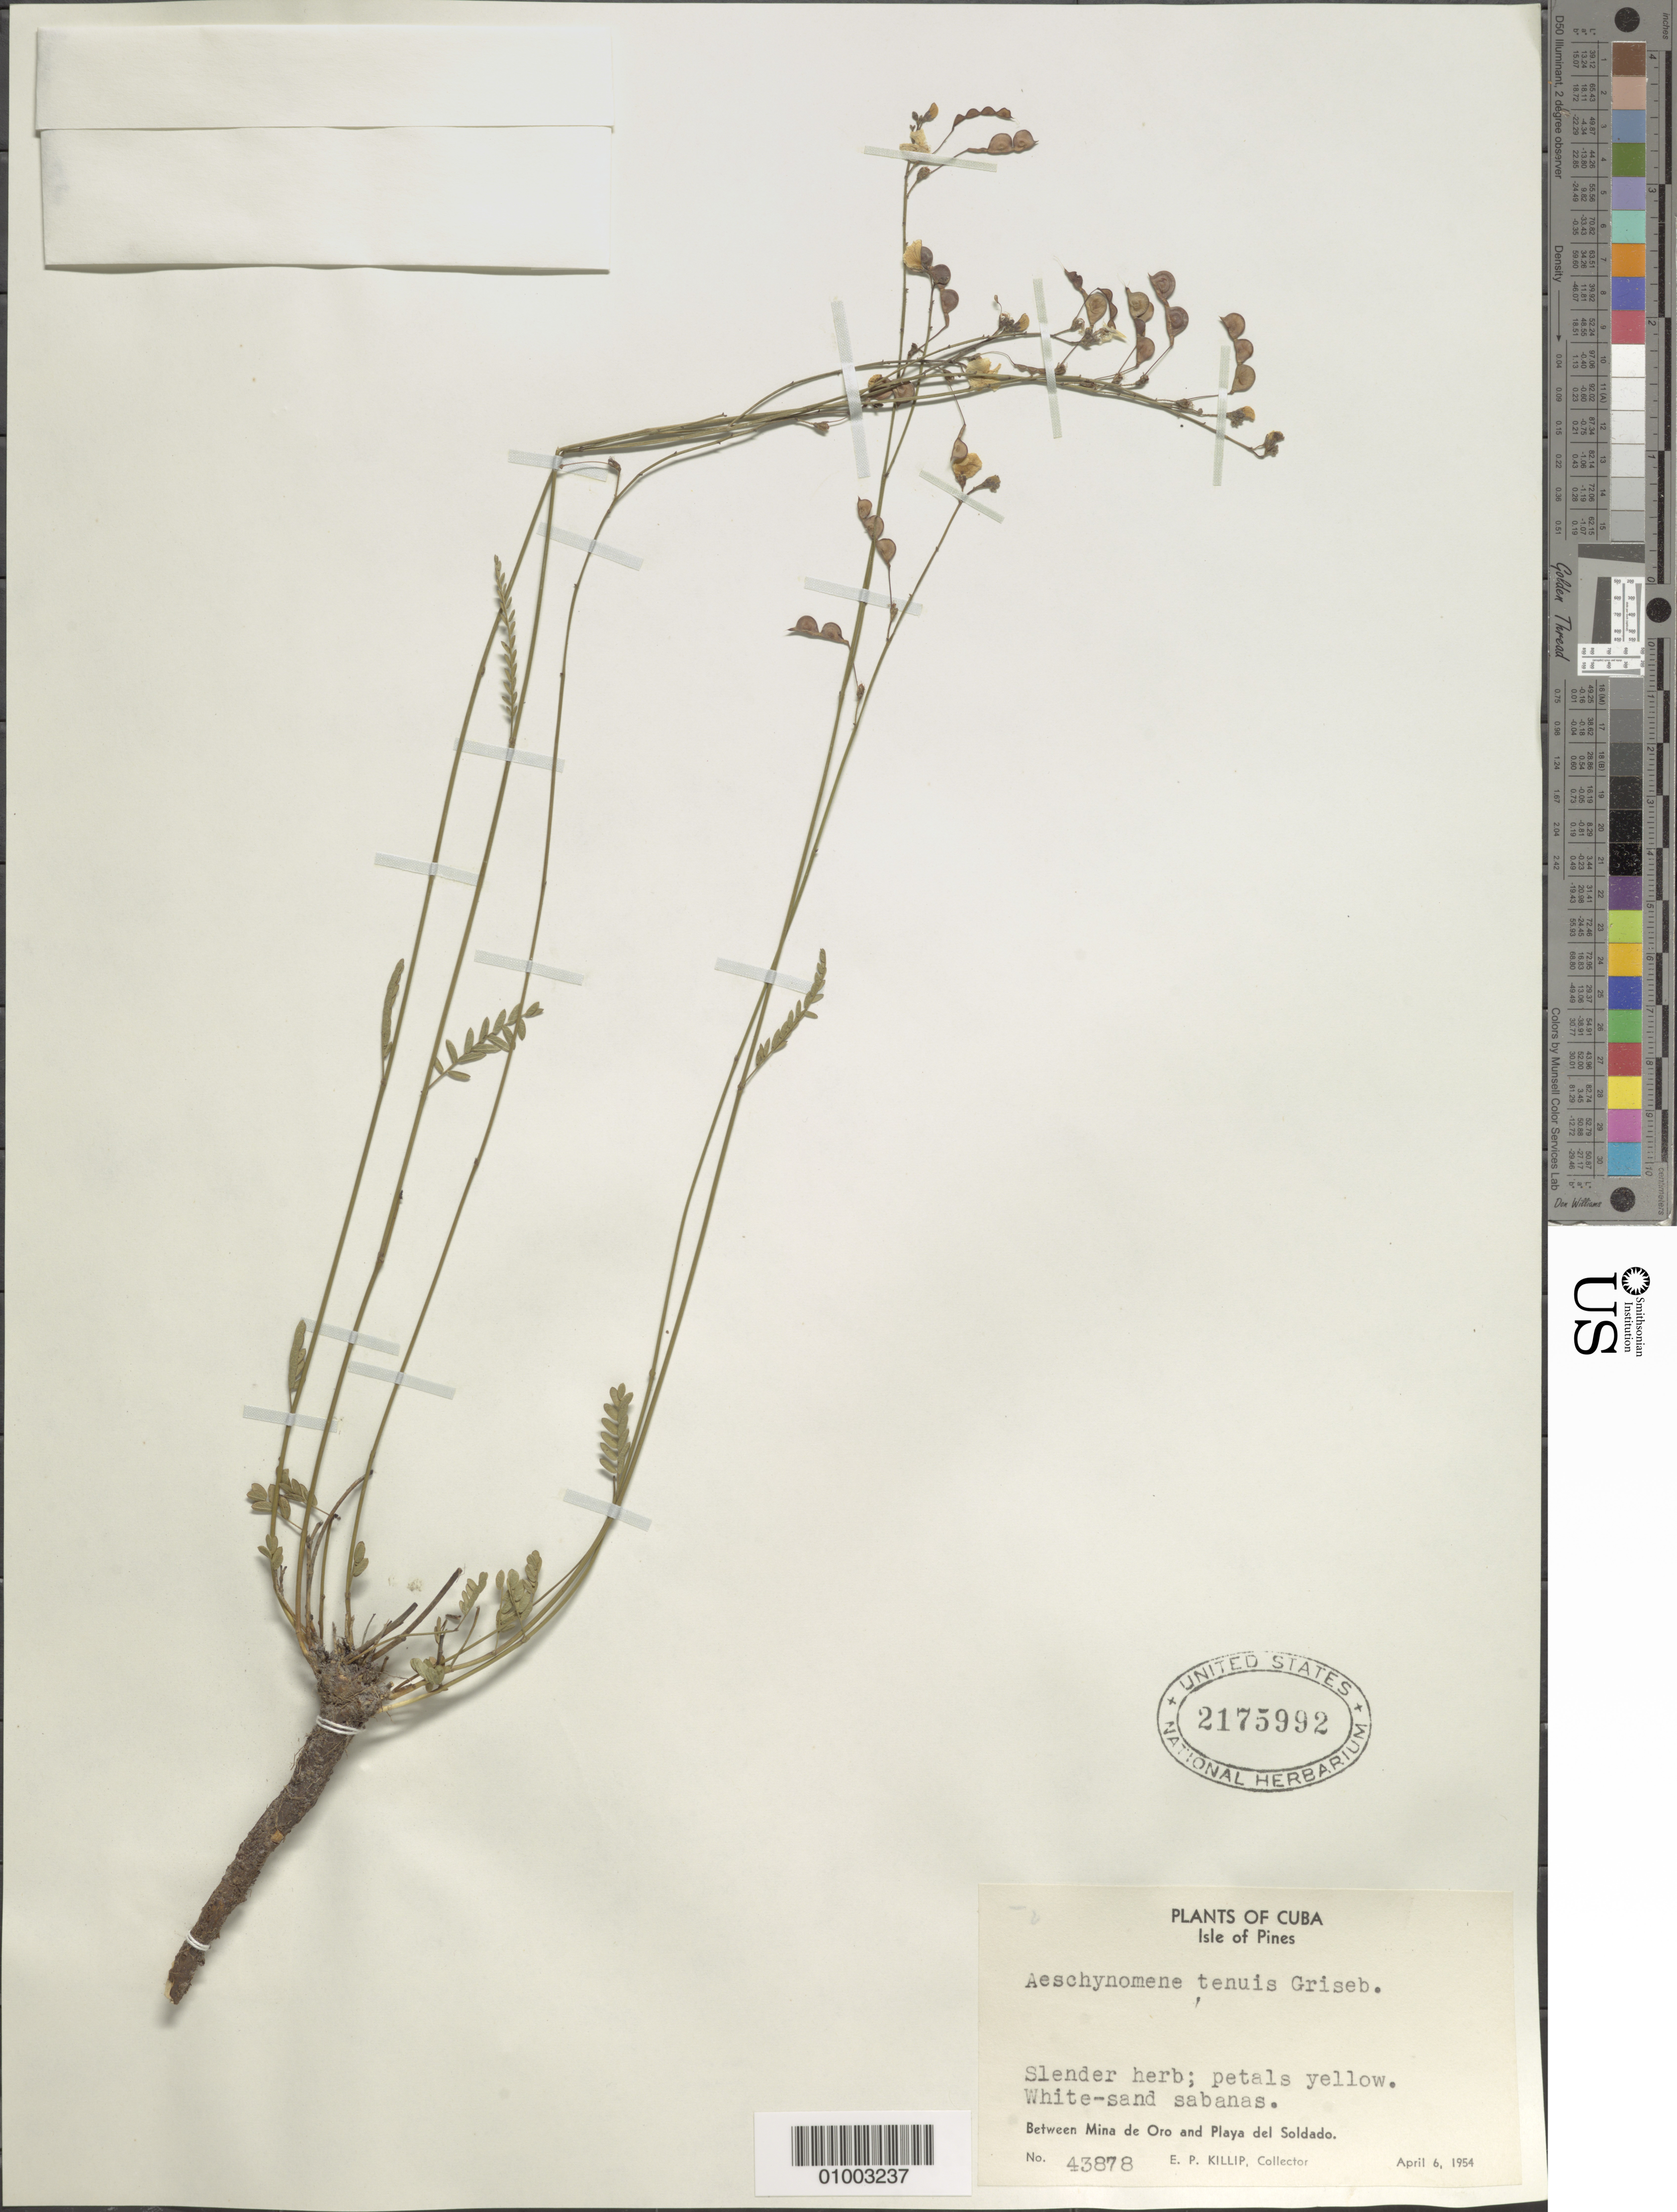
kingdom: Plantae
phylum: Tracheophyta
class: Magnoliopsida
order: Fabales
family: Fabaceae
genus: Aeschynomene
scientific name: Aeschynomene tenuis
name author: Griseb.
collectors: E. P. Killip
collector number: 43878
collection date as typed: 06 Apr 1954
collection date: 1954-04-06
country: Cuba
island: Cuba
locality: Between Mina de Oro and Playa del Soldado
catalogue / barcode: US 2175992